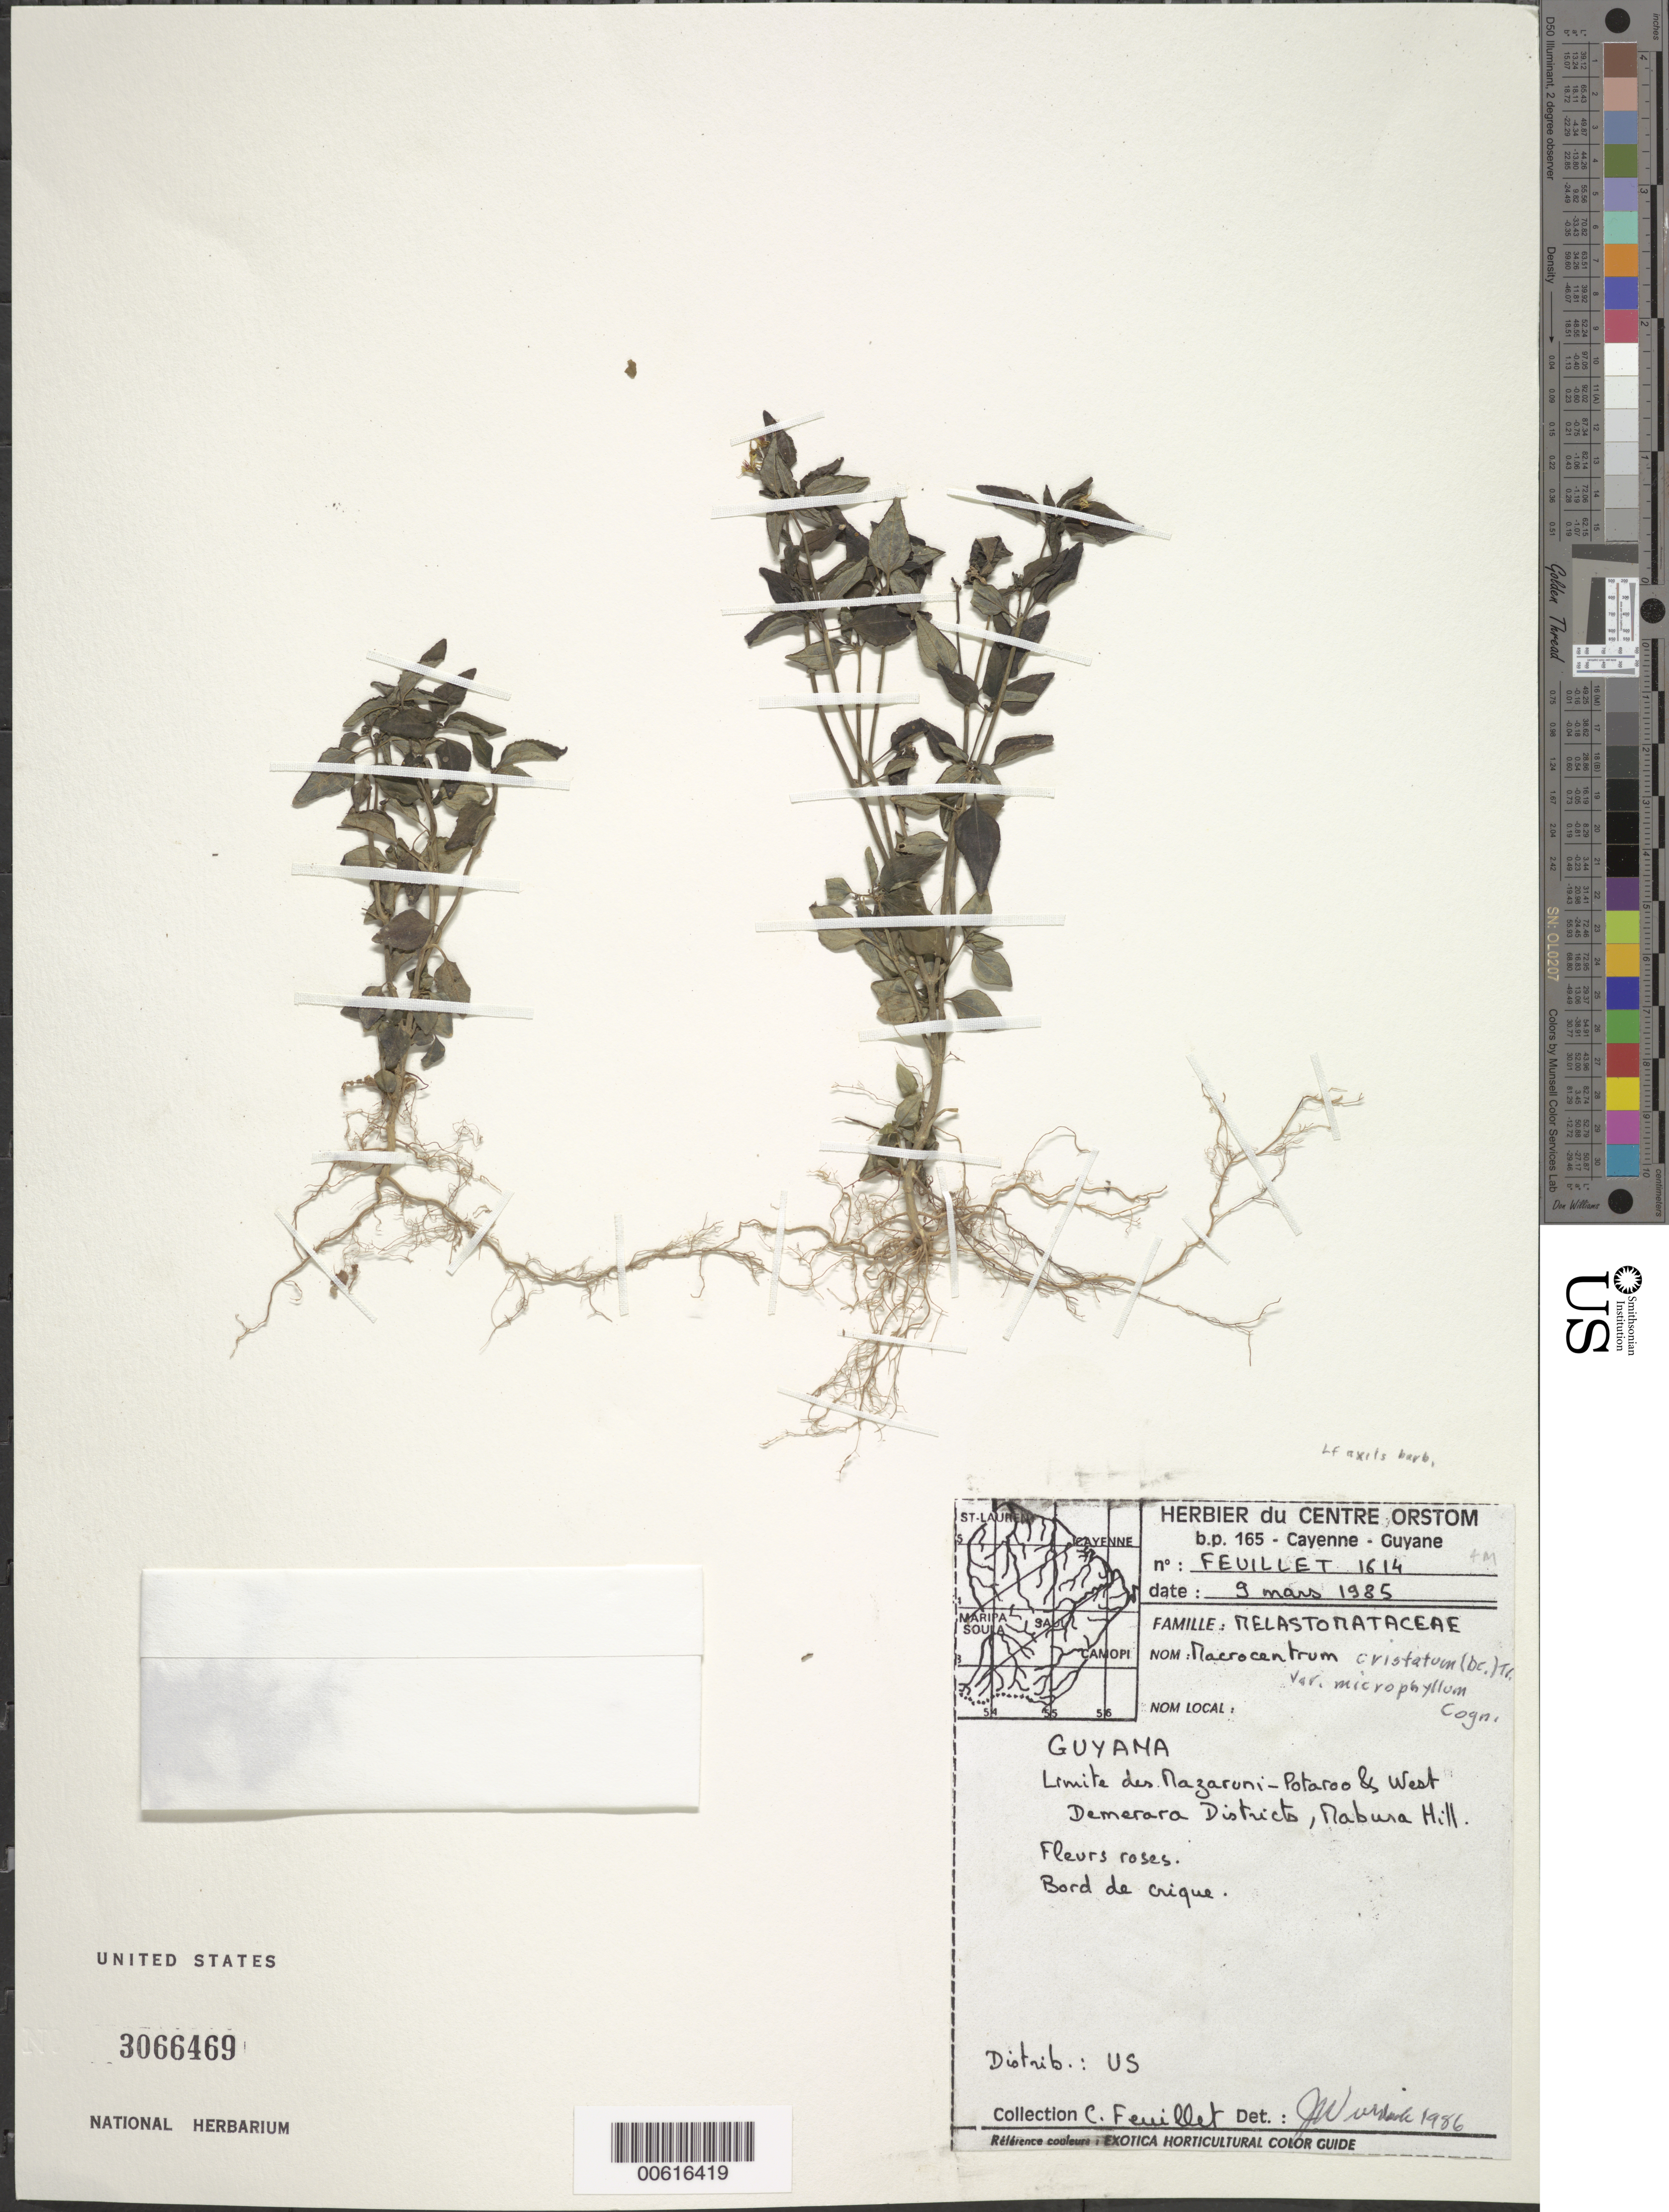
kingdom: Plantae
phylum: Tracheophyta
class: Magnoliopsida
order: Myrtales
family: Melastomataceae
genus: Macrocentrum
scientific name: Macrocentrum cristatum var. microphyllum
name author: Cogn.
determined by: Wurdack, John J., (US), US (UNITED STATES)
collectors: C. Feuillet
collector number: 1614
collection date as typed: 9-Mar-85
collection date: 1985-03-09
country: Guyana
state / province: U. Demerara-Berbice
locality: Mabura Hill, limite de Mazaruni-Potaro and W. Demerara Dist.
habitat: Bord de crique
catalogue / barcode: US 3066469